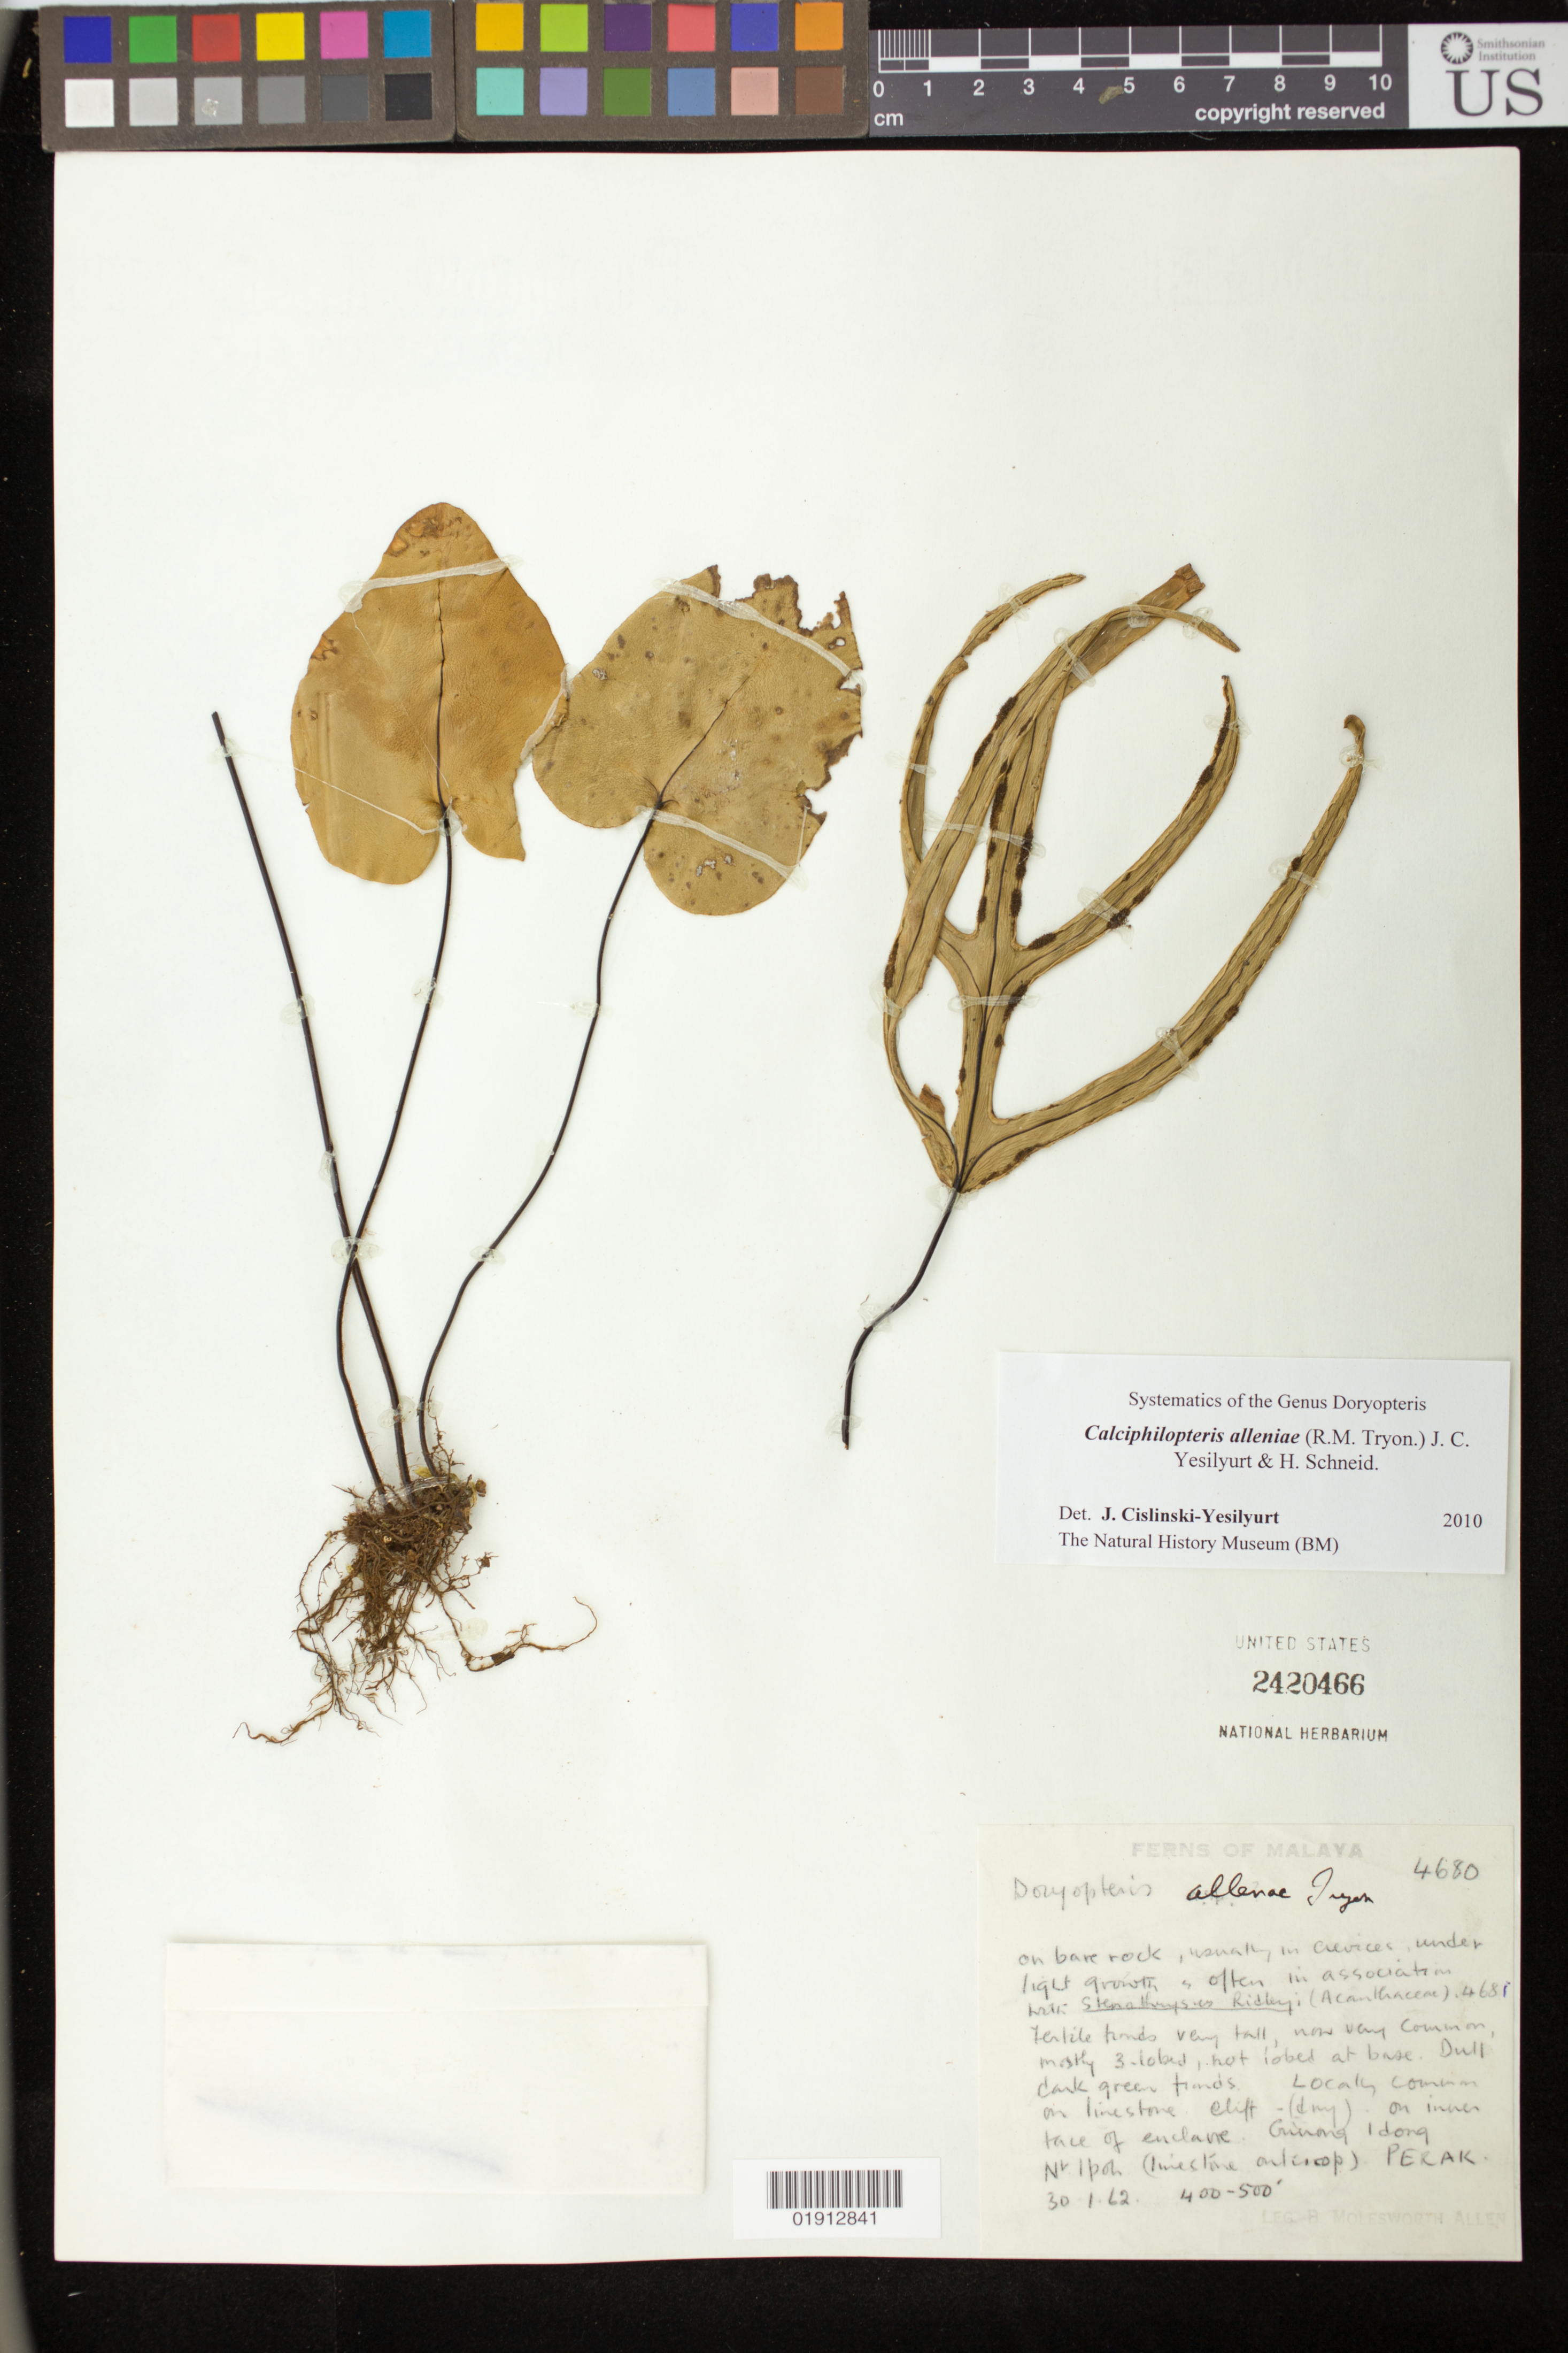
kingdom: Plantae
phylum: Tracheophyta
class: Polypodiopsida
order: Polypodiales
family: Pteridaceae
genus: Calciphilopteris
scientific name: Calciphilopteris alleniae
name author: (R.M. Tryon) Yesilyurt & H. Schneid.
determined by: Yesilyurt, J. C.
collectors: B. E. G. Molesworth-Allen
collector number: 4680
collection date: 1962-01-30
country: Malaysia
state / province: Perak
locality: Malaya, Crinong Idong near Ipoh.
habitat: On bare rock.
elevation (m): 122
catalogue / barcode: US 2420466